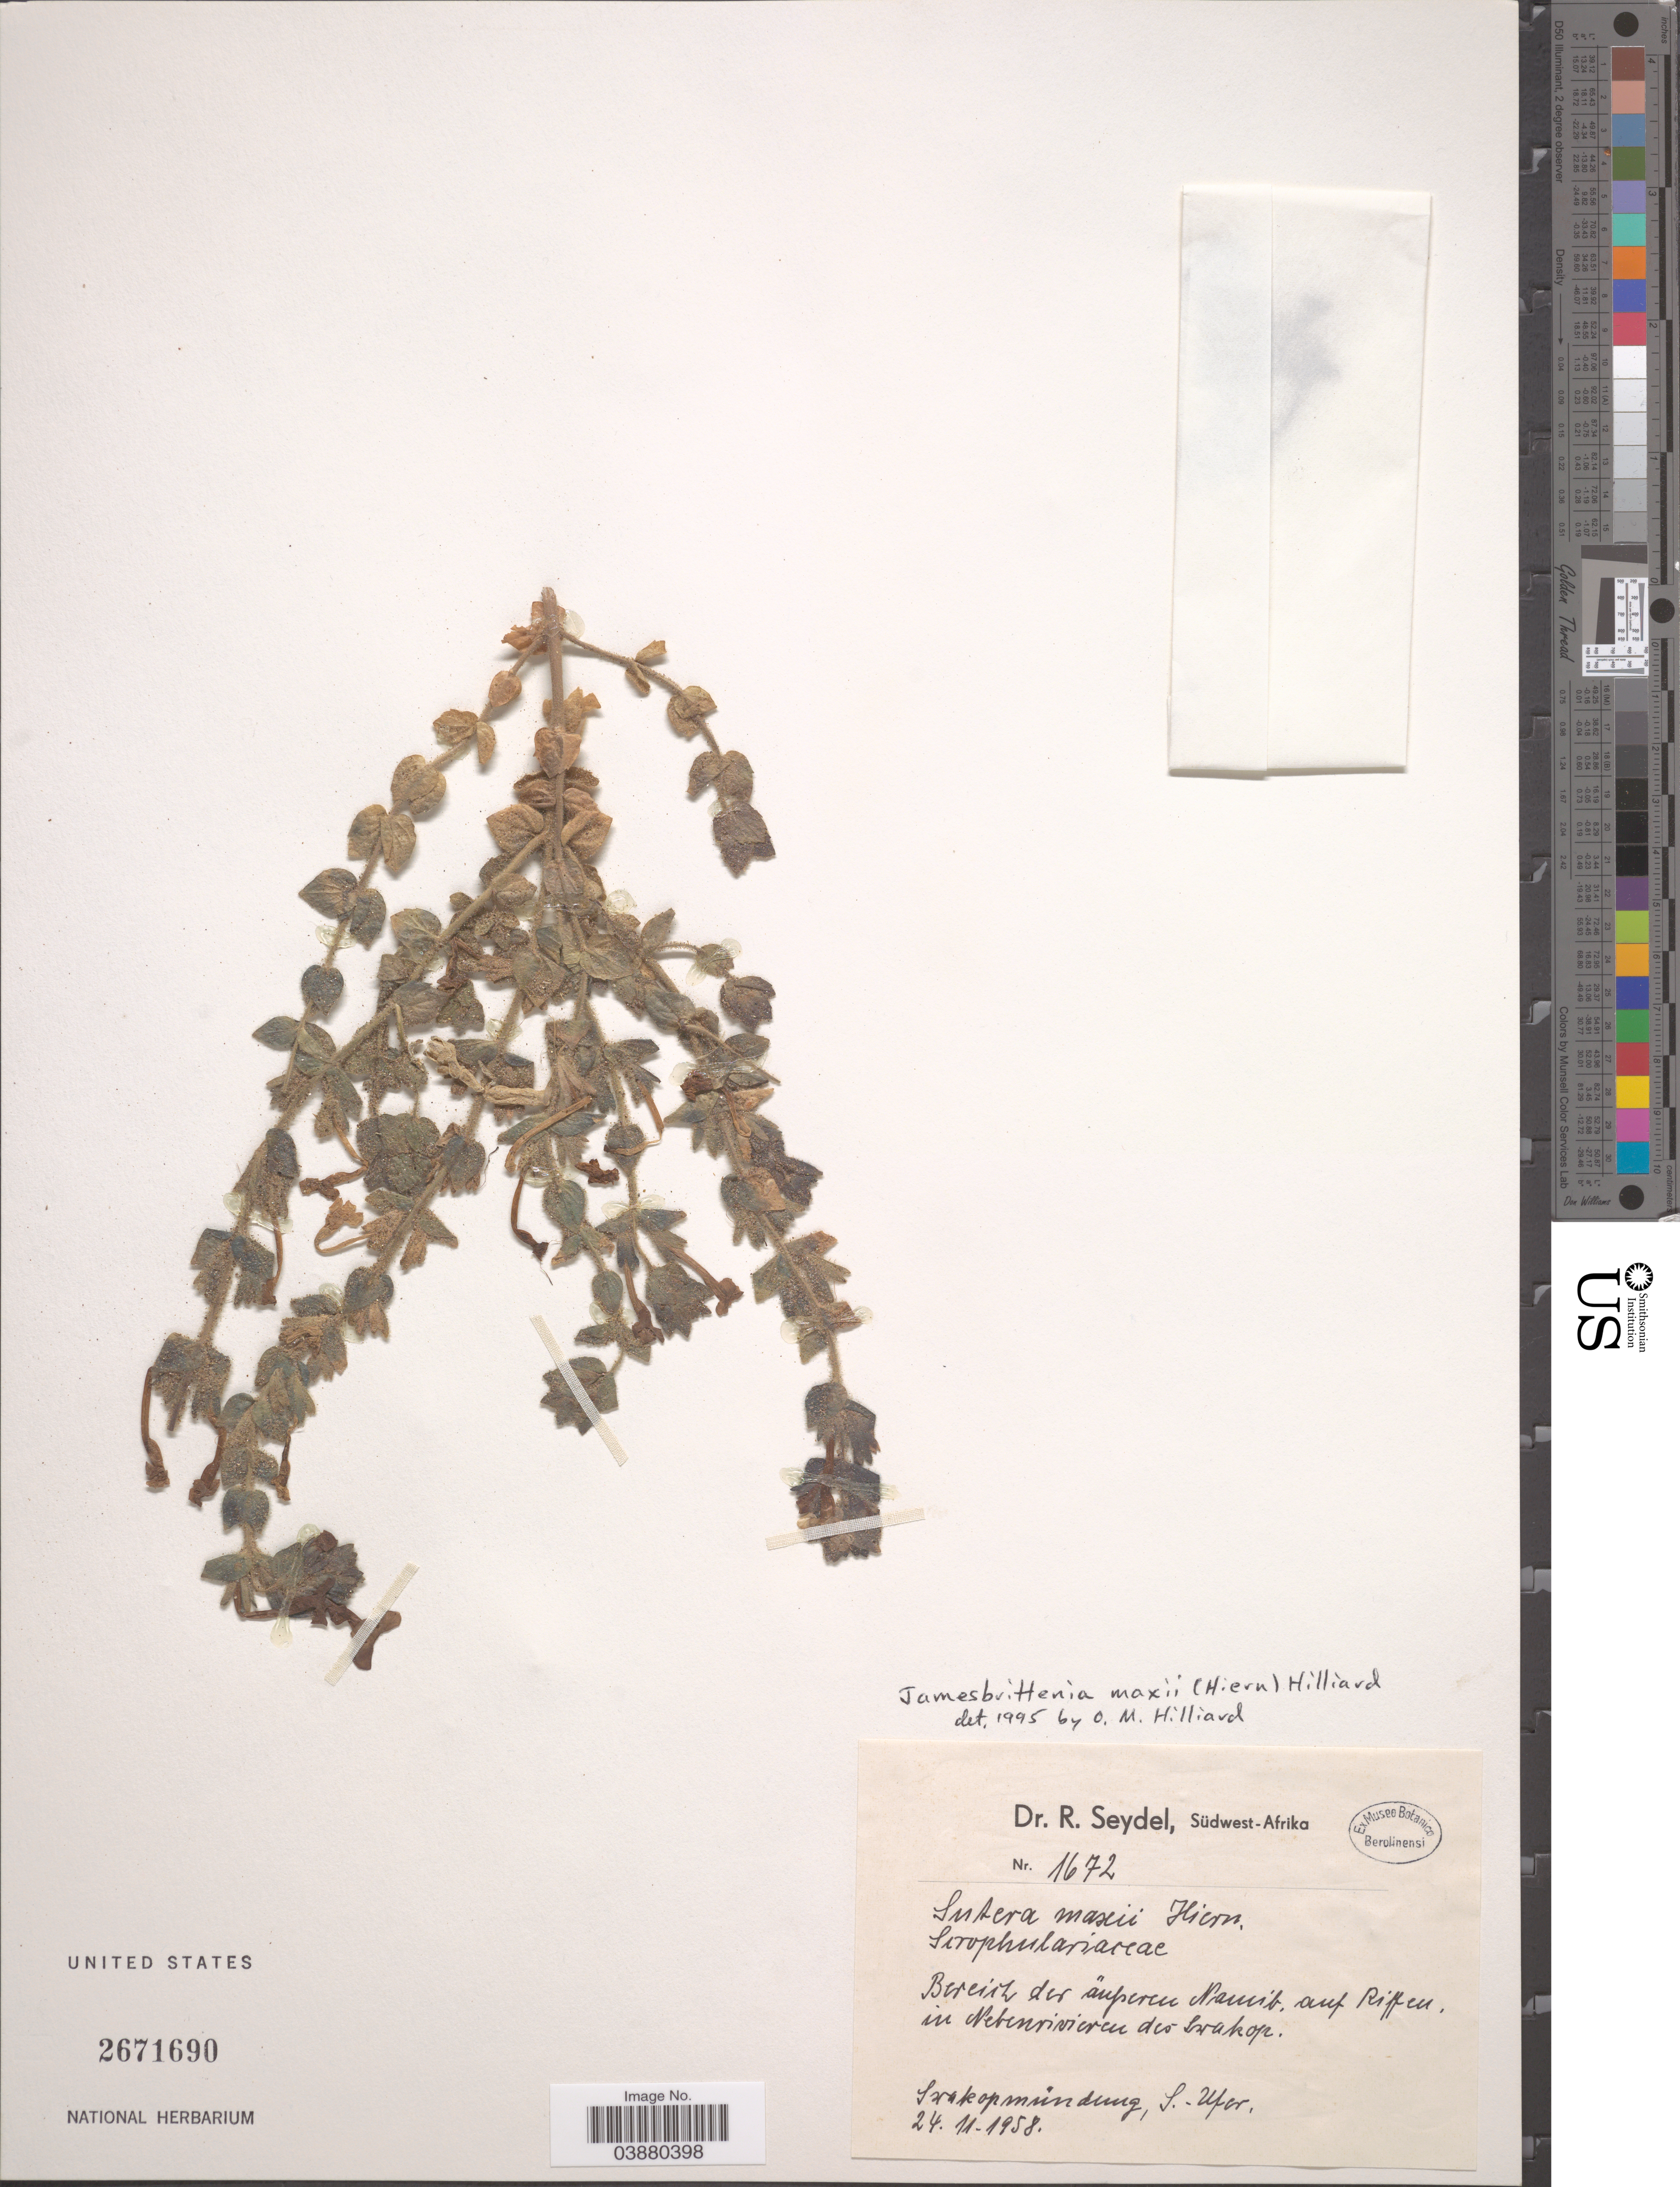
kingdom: Plantae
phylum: Tracheophyta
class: Magnoliopsida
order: Lamiales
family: Scrophulariaceae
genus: Jamesbrittenia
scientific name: Jamesbrittenia maxii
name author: (Hiern) Hilliard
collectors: R. Seydel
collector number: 1672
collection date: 1958-11-24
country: Namibia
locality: Südwest-Afrika. Srakopmündung, S.-Ufer.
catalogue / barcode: US 2671690